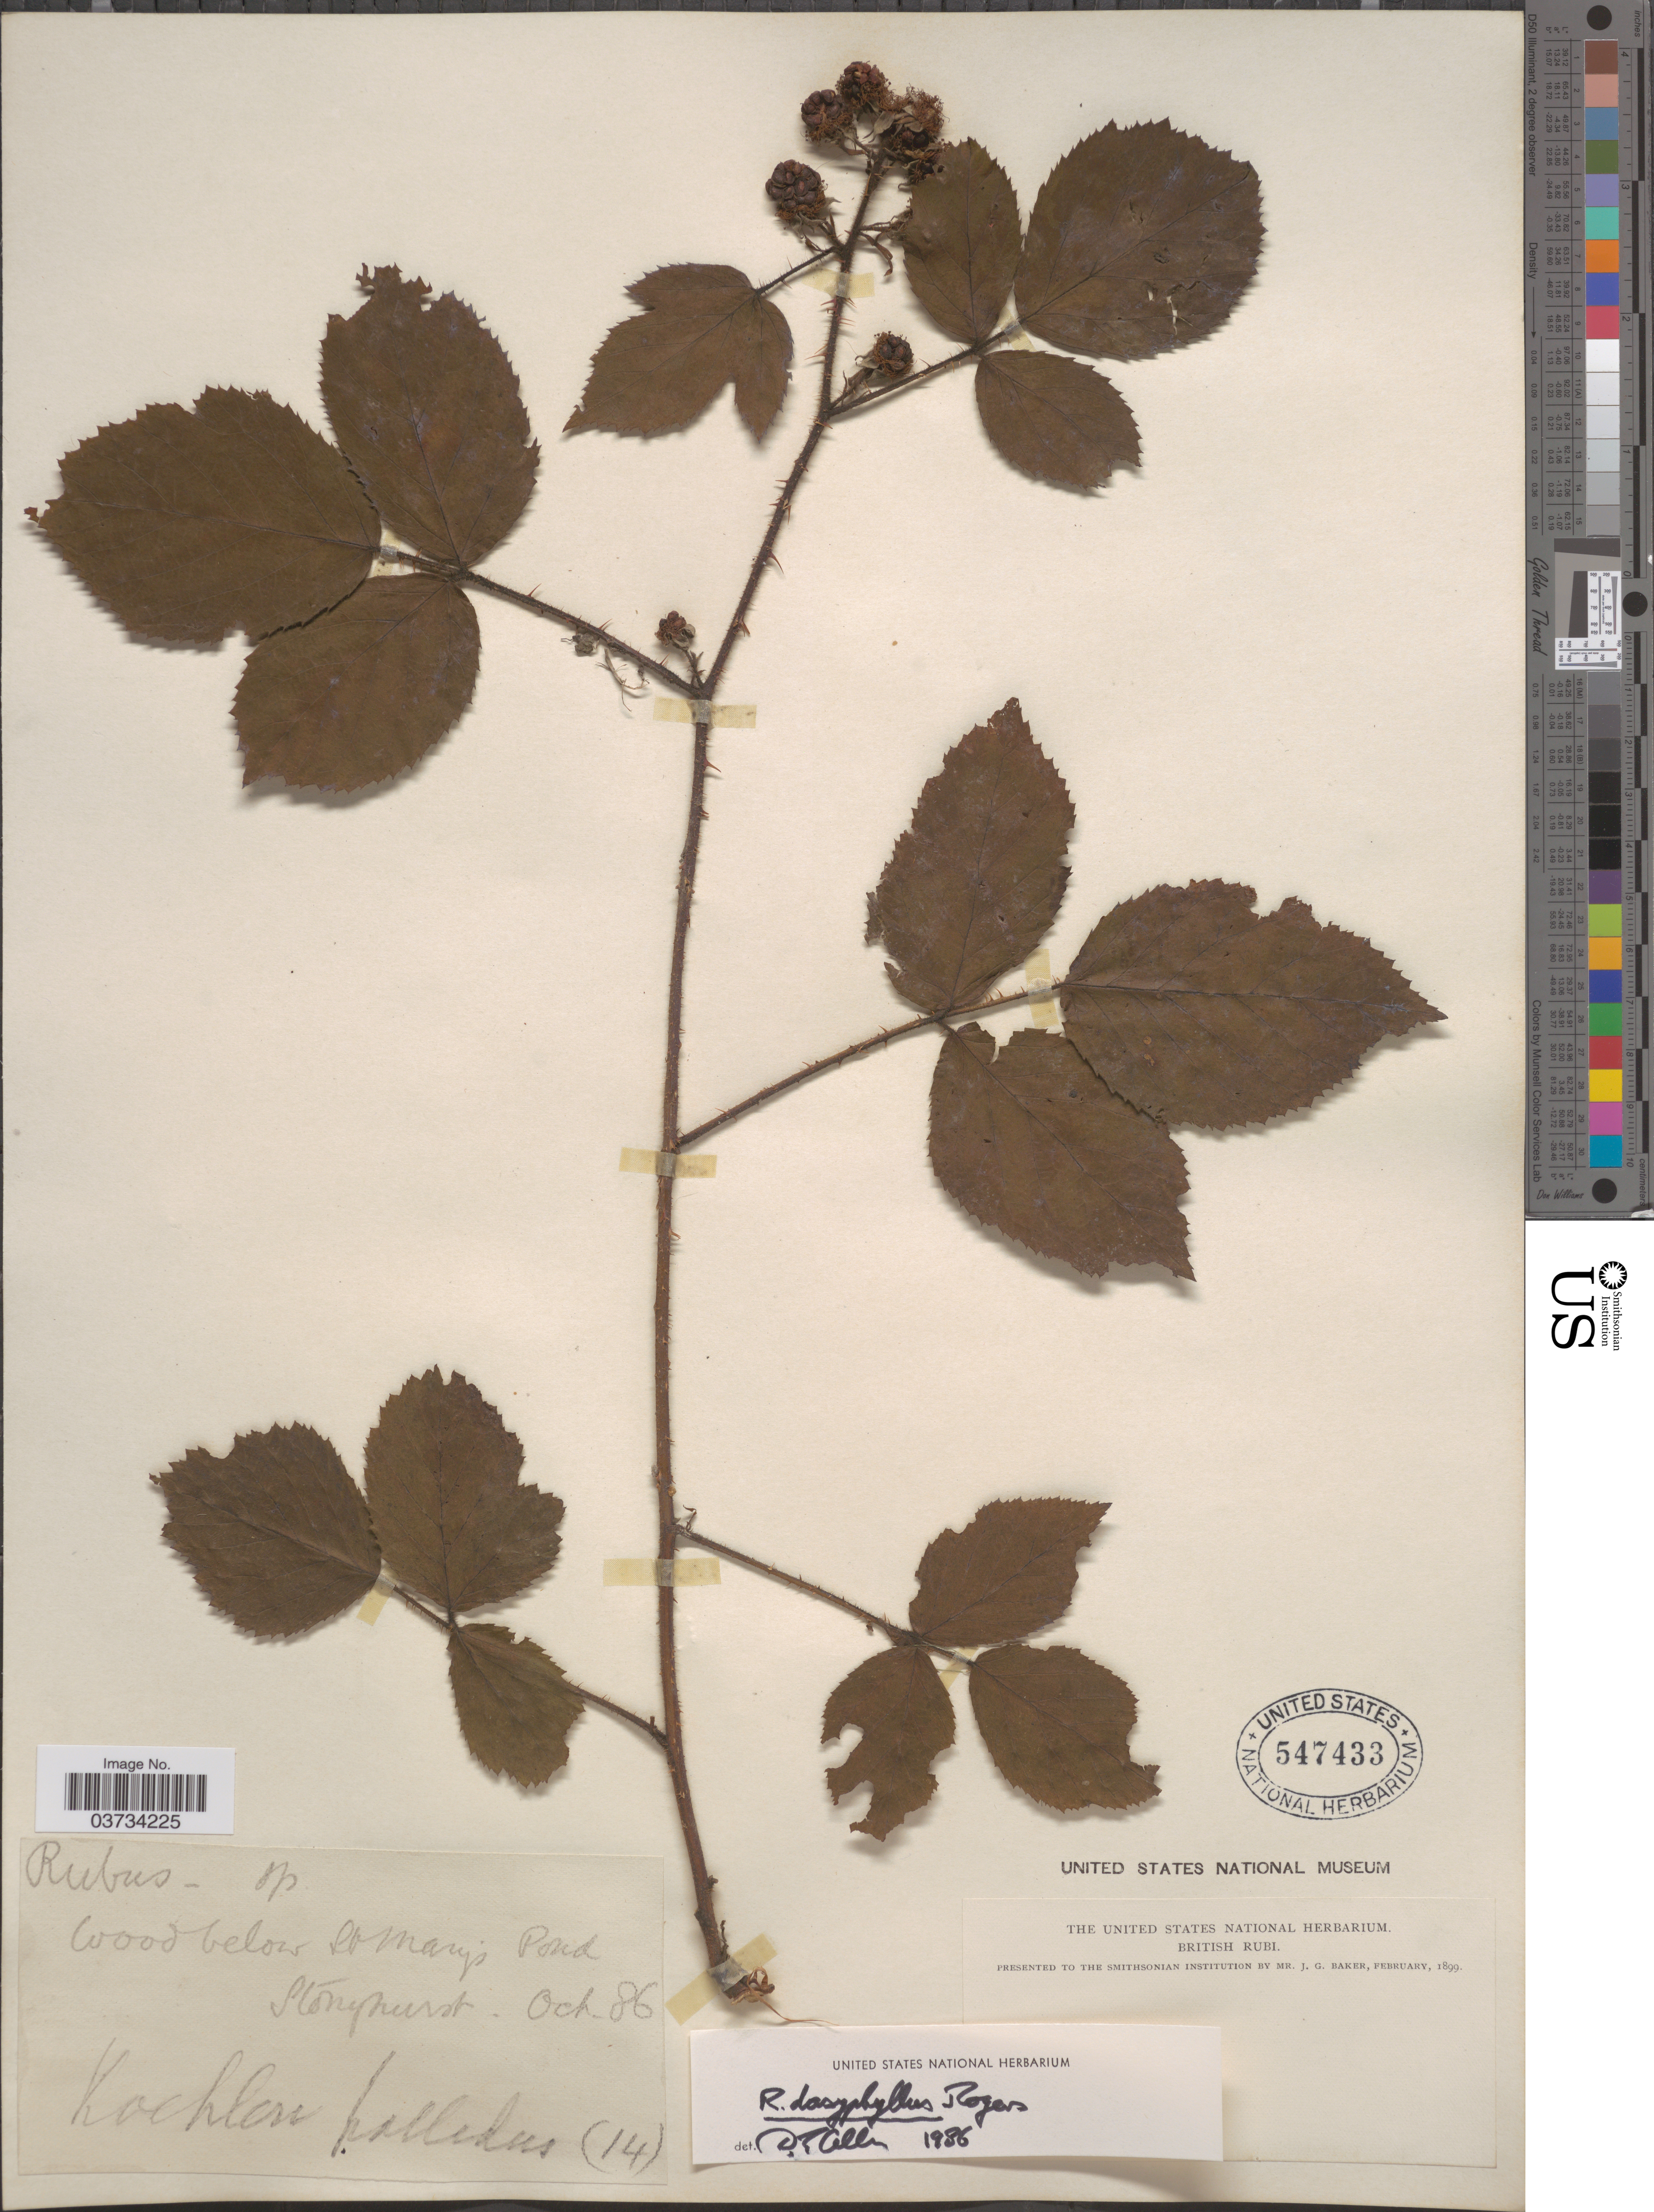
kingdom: Plantae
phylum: Tracheophyta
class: Magnoliopsida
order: Rosales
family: Rosaceae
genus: Rubus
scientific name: Rubus dasyphyllus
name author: (W.M. Rogers) E.S. Marshall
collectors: K. Fallidus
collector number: (14)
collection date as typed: Transcribed d/m/y: /10/86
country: United Kingdom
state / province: England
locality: Wood below St Mary's Pond. Stonyhurst.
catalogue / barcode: US 547433